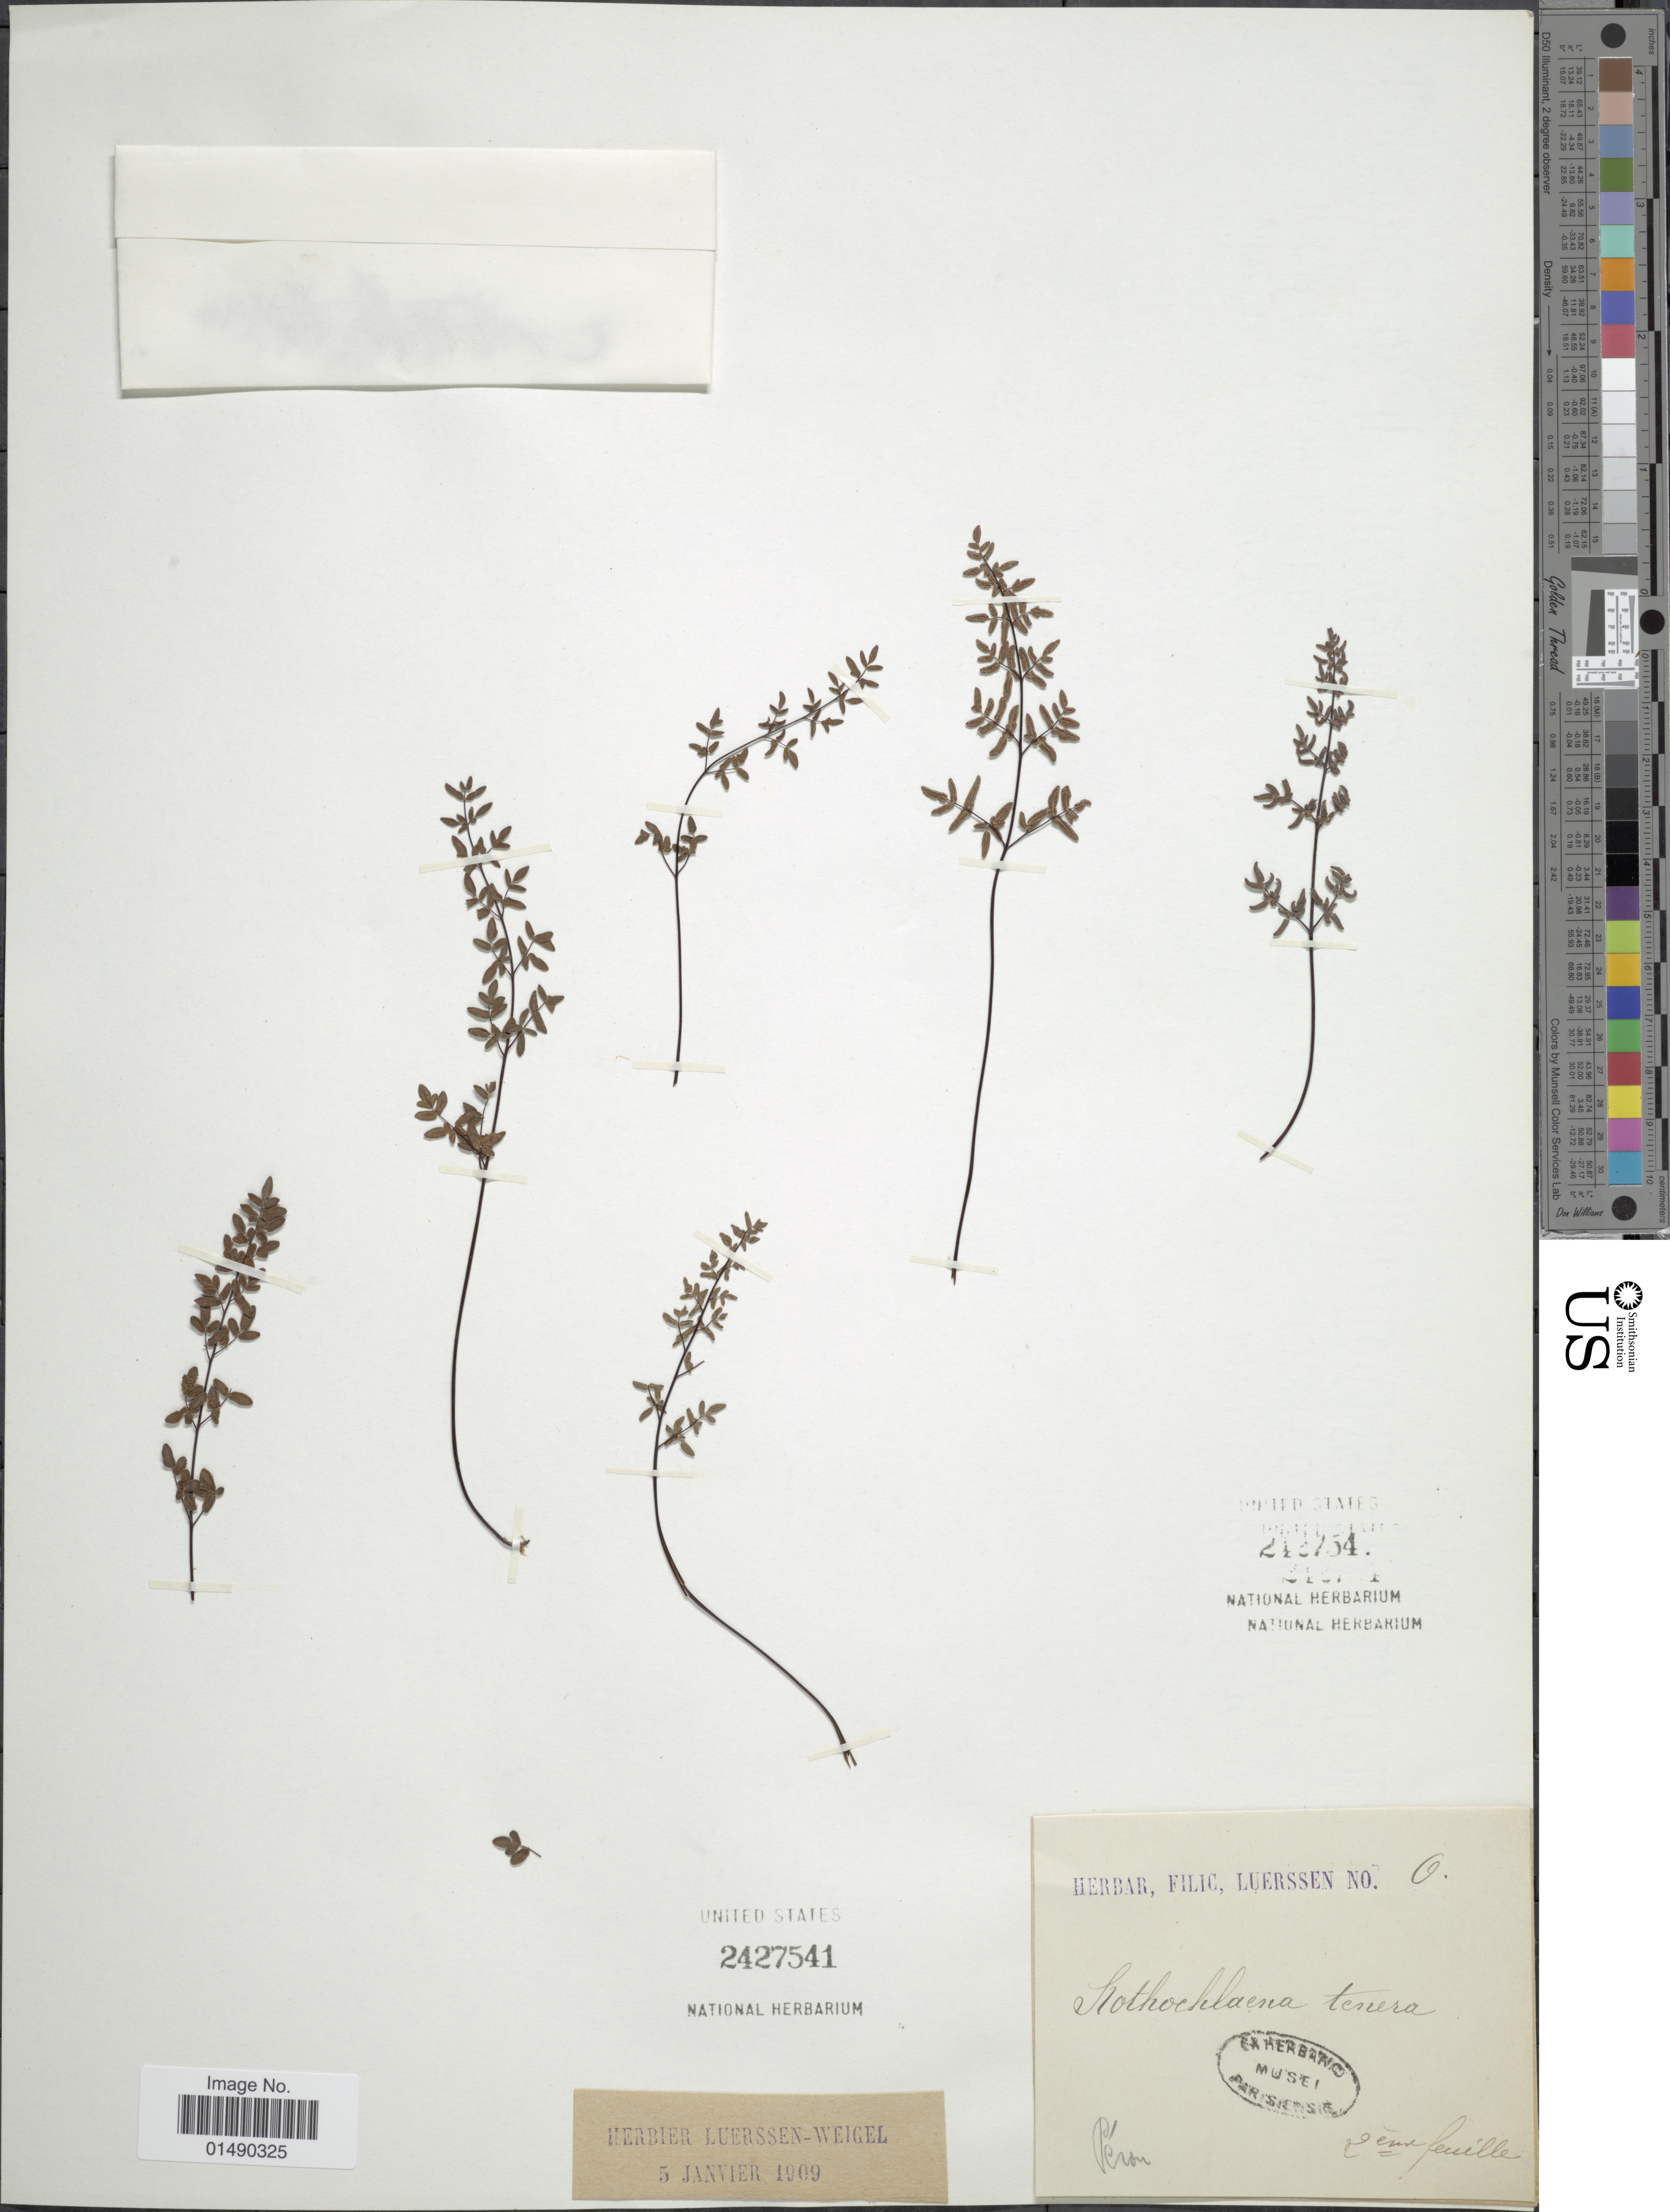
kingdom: Plantae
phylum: Tracheophyta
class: Polypodiopsida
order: Polypodiales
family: Pteridaceae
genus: Argyrochosma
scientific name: Argyrochosma nivea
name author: (Poir.) Windham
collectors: Luerssen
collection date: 1909-01-05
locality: Peron.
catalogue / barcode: US 2427541